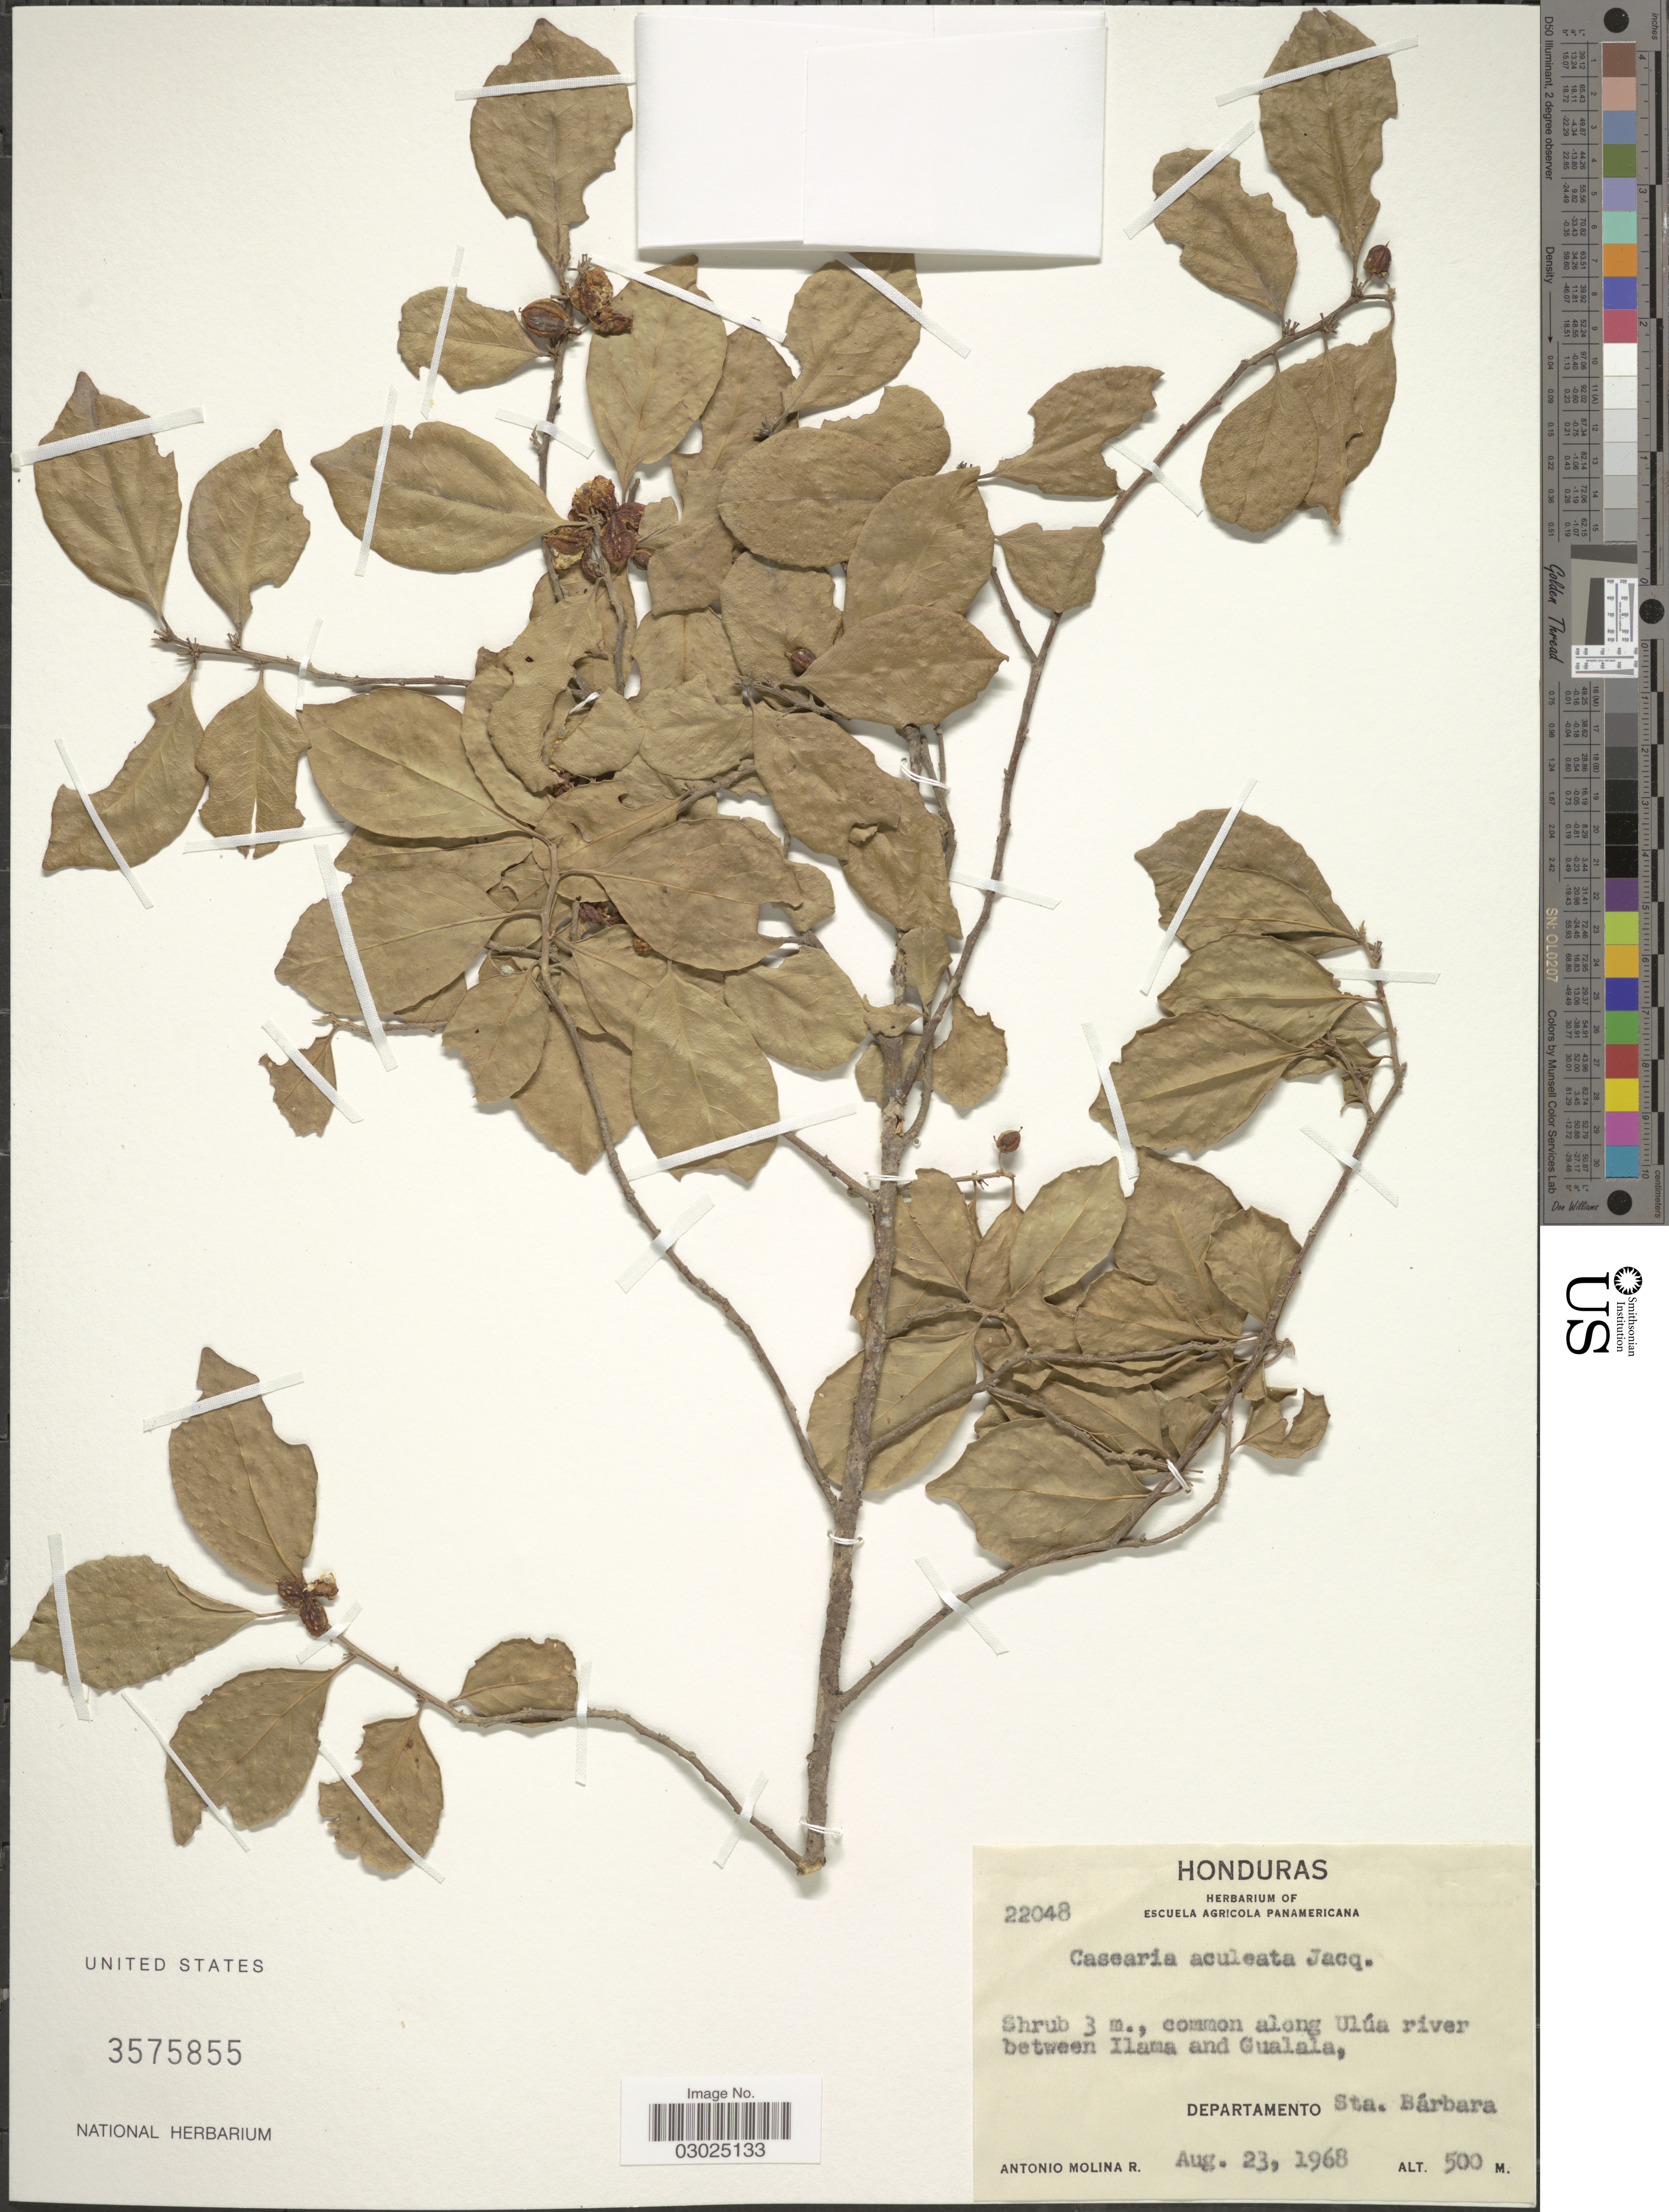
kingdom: Plantae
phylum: Tracheophyta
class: Magnoliopsida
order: Malpighiales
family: Salicaceae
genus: Casearia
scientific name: Casearia aculeata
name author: Jacq.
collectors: A. Molina R.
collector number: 22048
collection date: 1968-08-23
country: Honduras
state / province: Santa Bárbara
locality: Common along Ulú ariver, between Ilama and Gualala, Departamento Sta. Bárbara.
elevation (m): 500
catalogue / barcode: US 3575855